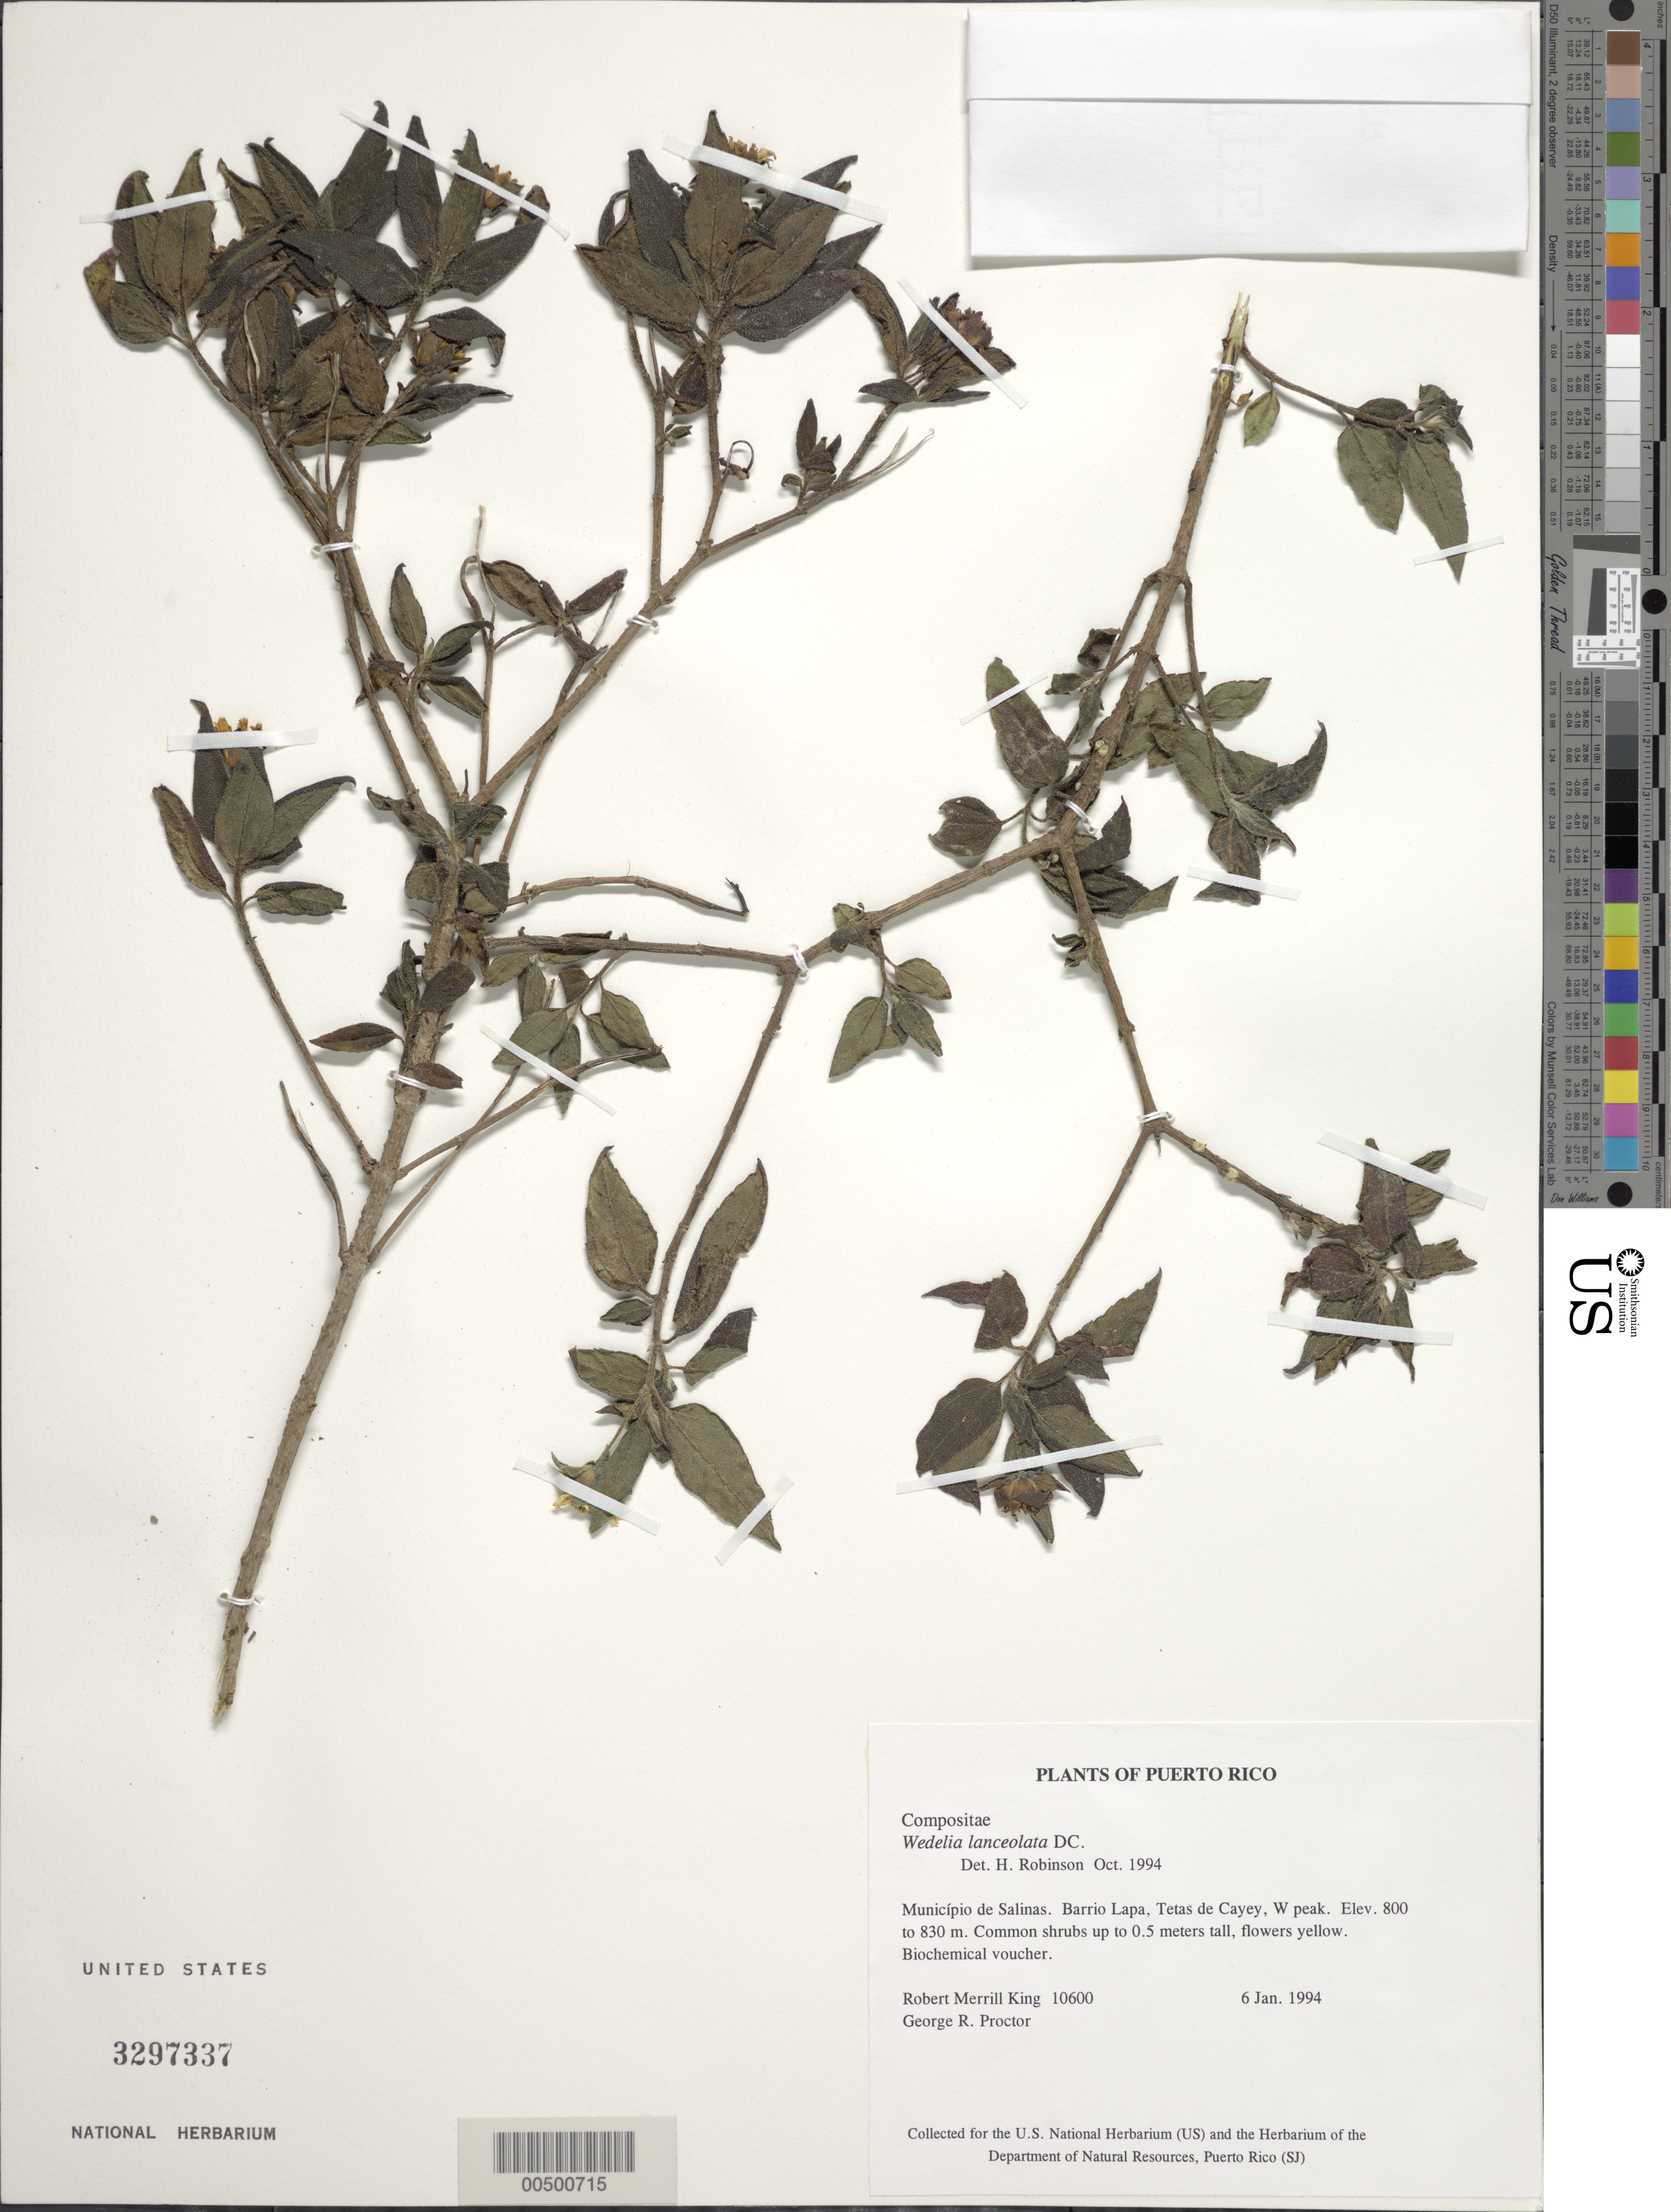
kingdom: Plantae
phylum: Tracheophyta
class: Magnoliopsida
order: Asterales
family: Asteraceae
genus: Wedelia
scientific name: Wedelia lanceolata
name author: DC.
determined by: Robinson, Harold E., (US)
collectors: R. M. King & G. Proctor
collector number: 10600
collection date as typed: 06 Jan 1994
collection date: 1994-01-06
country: Puerto Rico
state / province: Salinas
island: Greater Antilles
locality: Barrio Lapa, Tetas de Cayey, W peak, Salinas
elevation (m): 800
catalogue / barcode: US 3297337